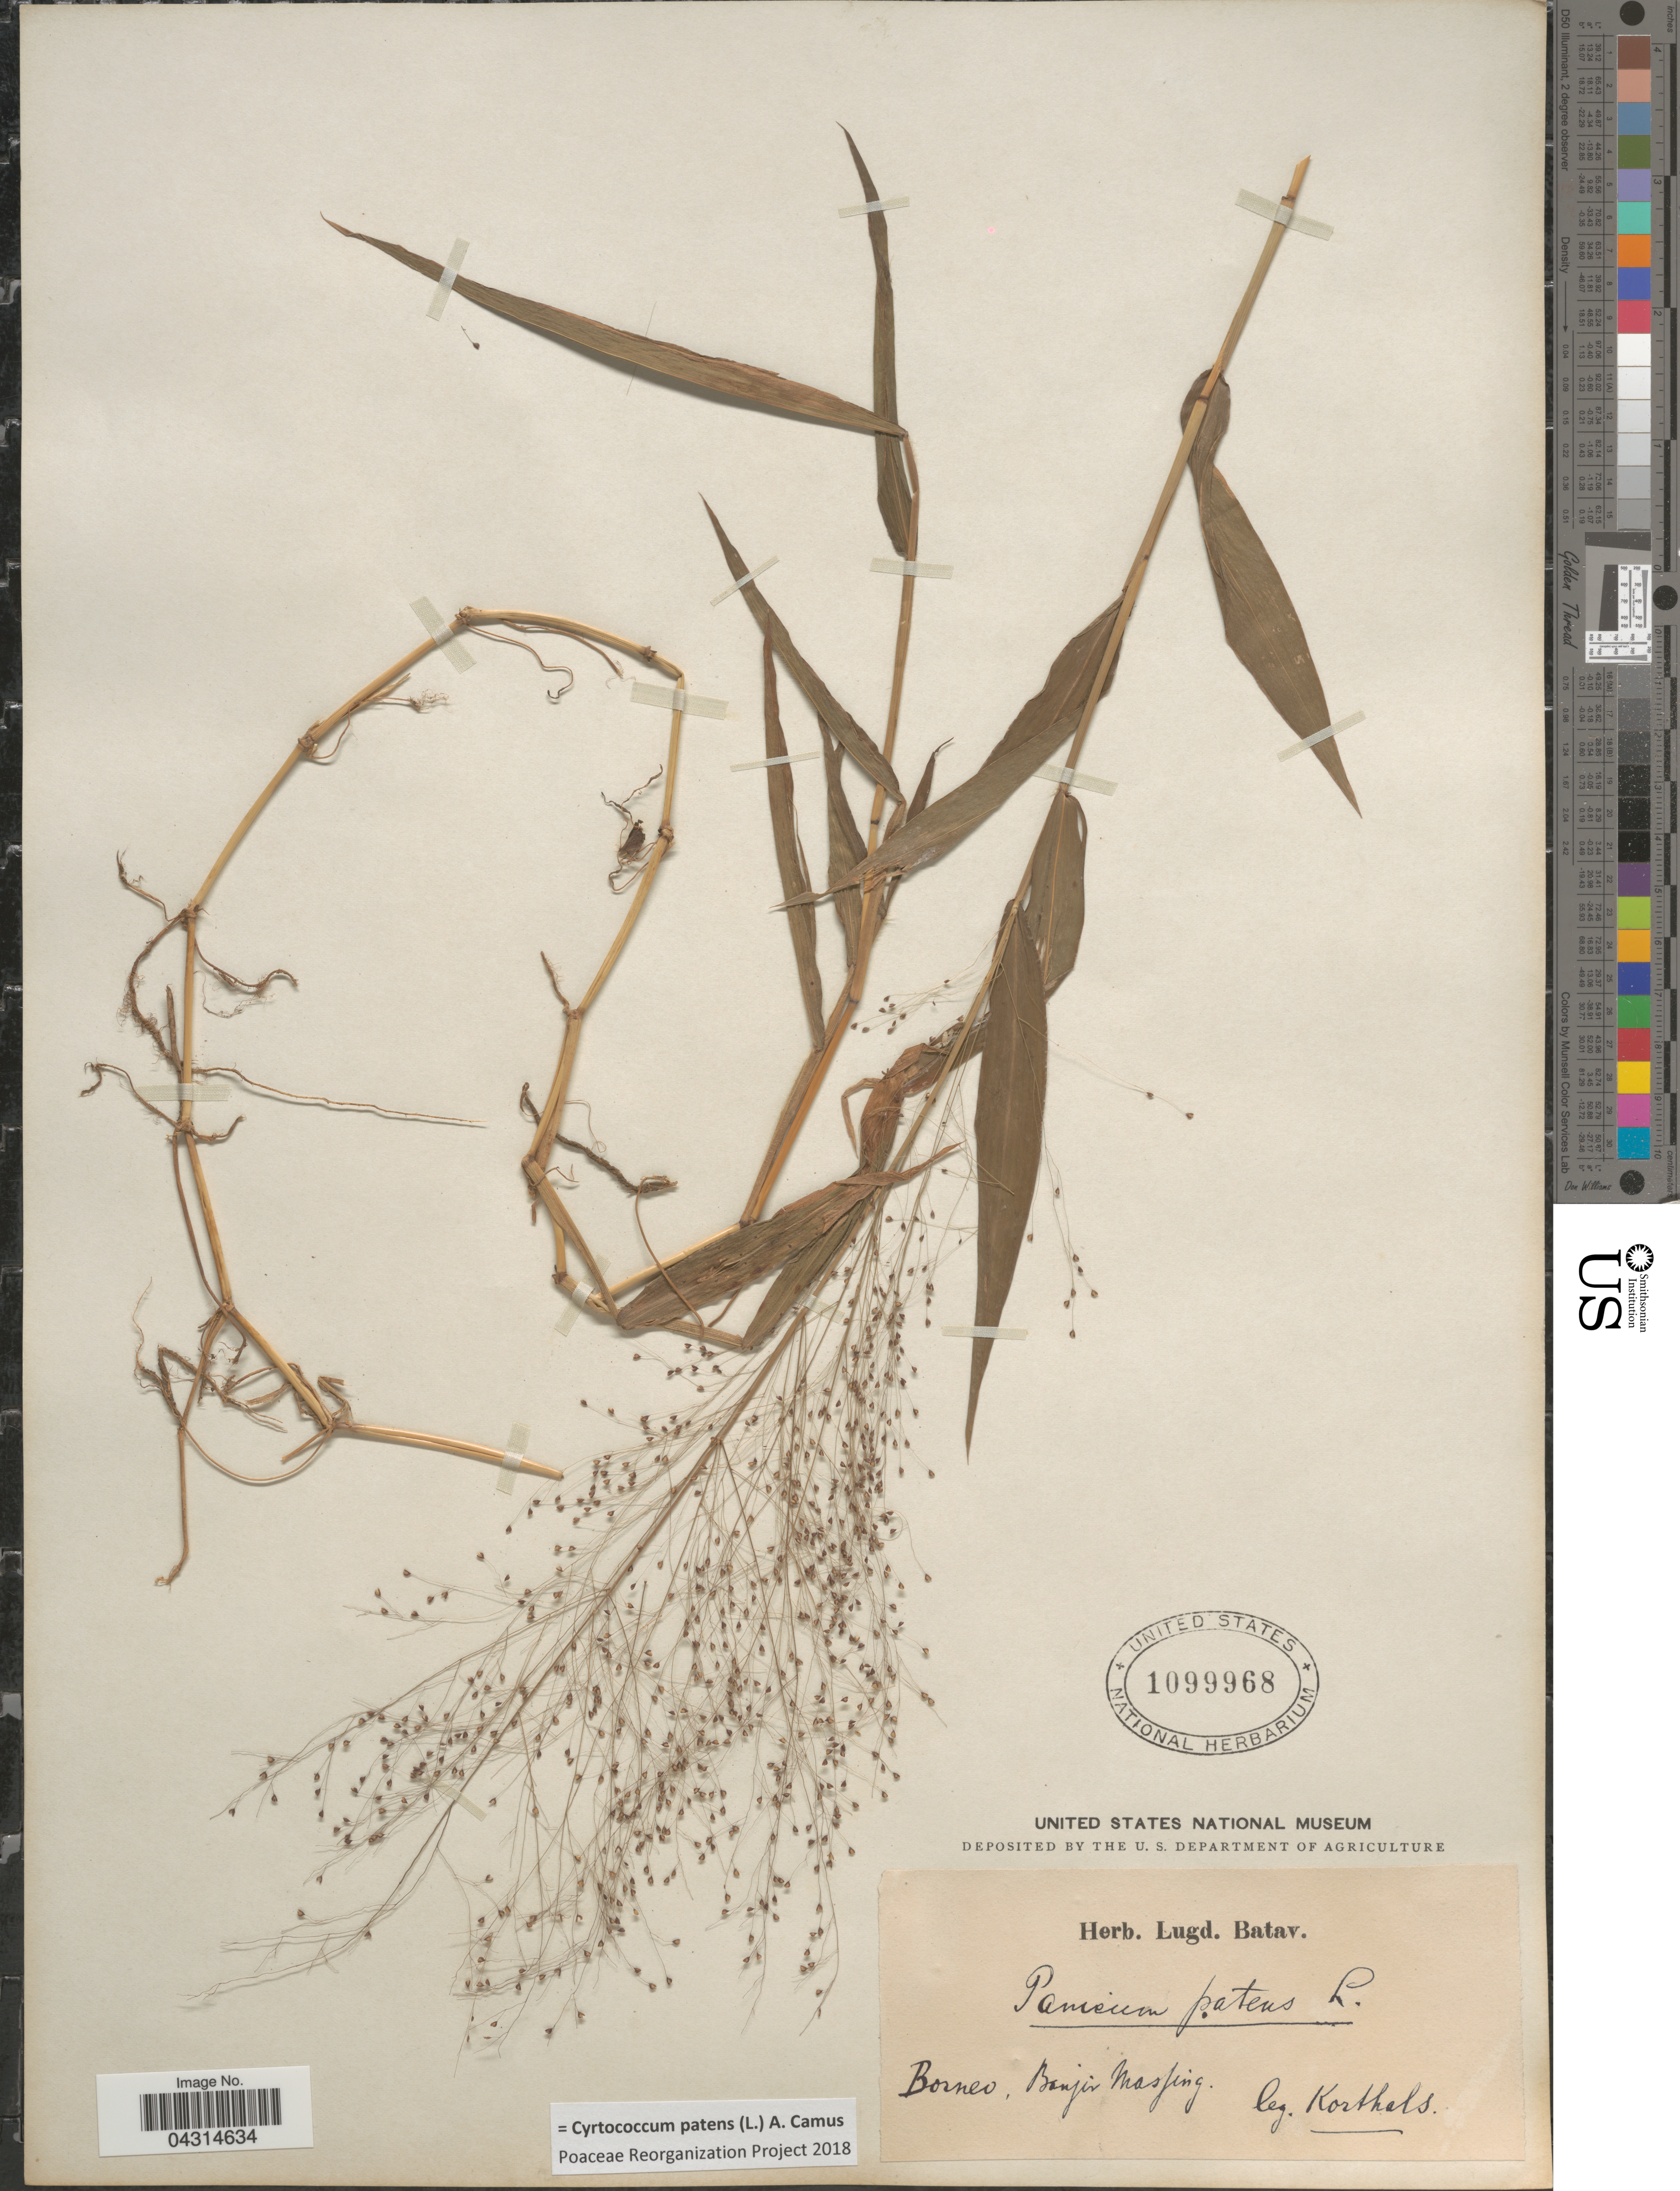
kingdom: Plantae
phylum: Tracheophyta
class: Liliopsida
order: Poales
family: Poaceae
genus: Cyrtococcum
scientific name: Cyrtococcum patens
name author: (L.) A. Camus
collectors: -. Korthals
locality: Borneo, Banjir Massing.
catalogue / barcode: US 1099968